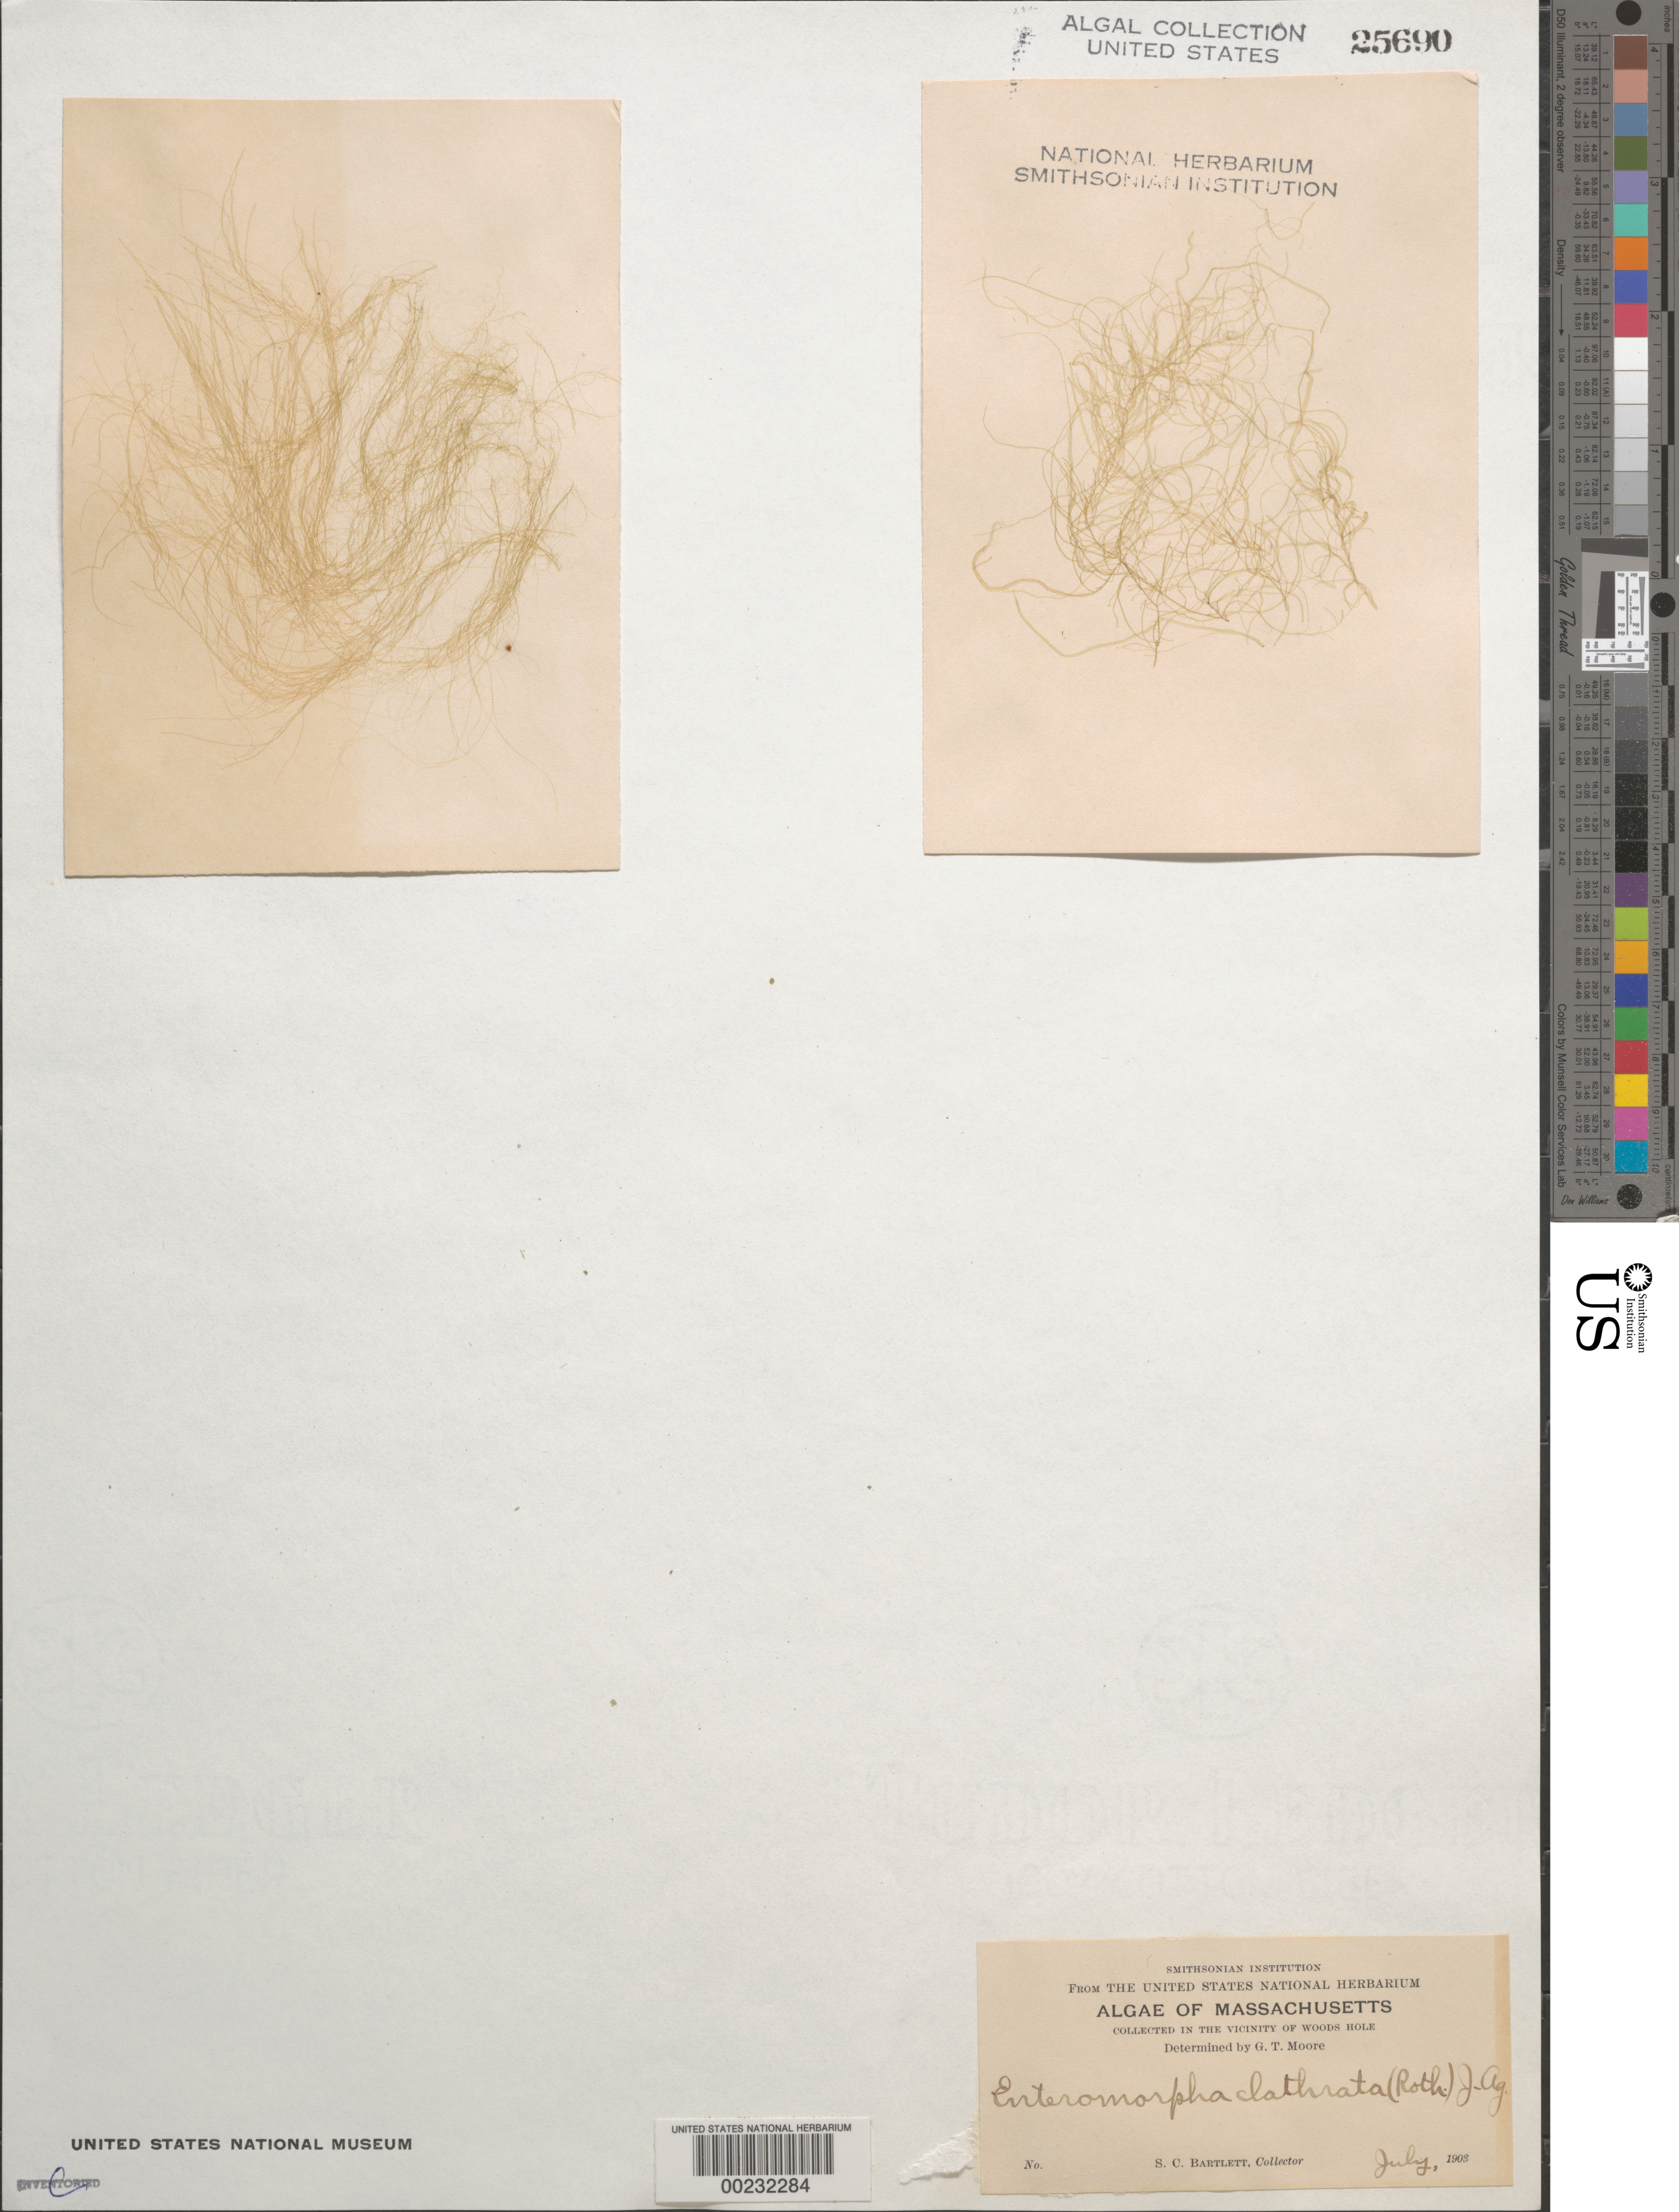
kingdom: Plantae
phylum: Chlorophyta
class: Ulvophyceae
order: Ulvales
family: Ulvaceae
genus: Ulva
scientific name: Ulva clathrata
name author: (Roth) C. Agardh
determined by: Algae name updating Project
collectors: S. C. Bartlett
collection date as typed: Jul 1903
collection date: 1903-07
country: United States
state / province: Massachusetts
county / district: Barnstable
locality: Woods Hole area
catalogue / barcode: US 25690